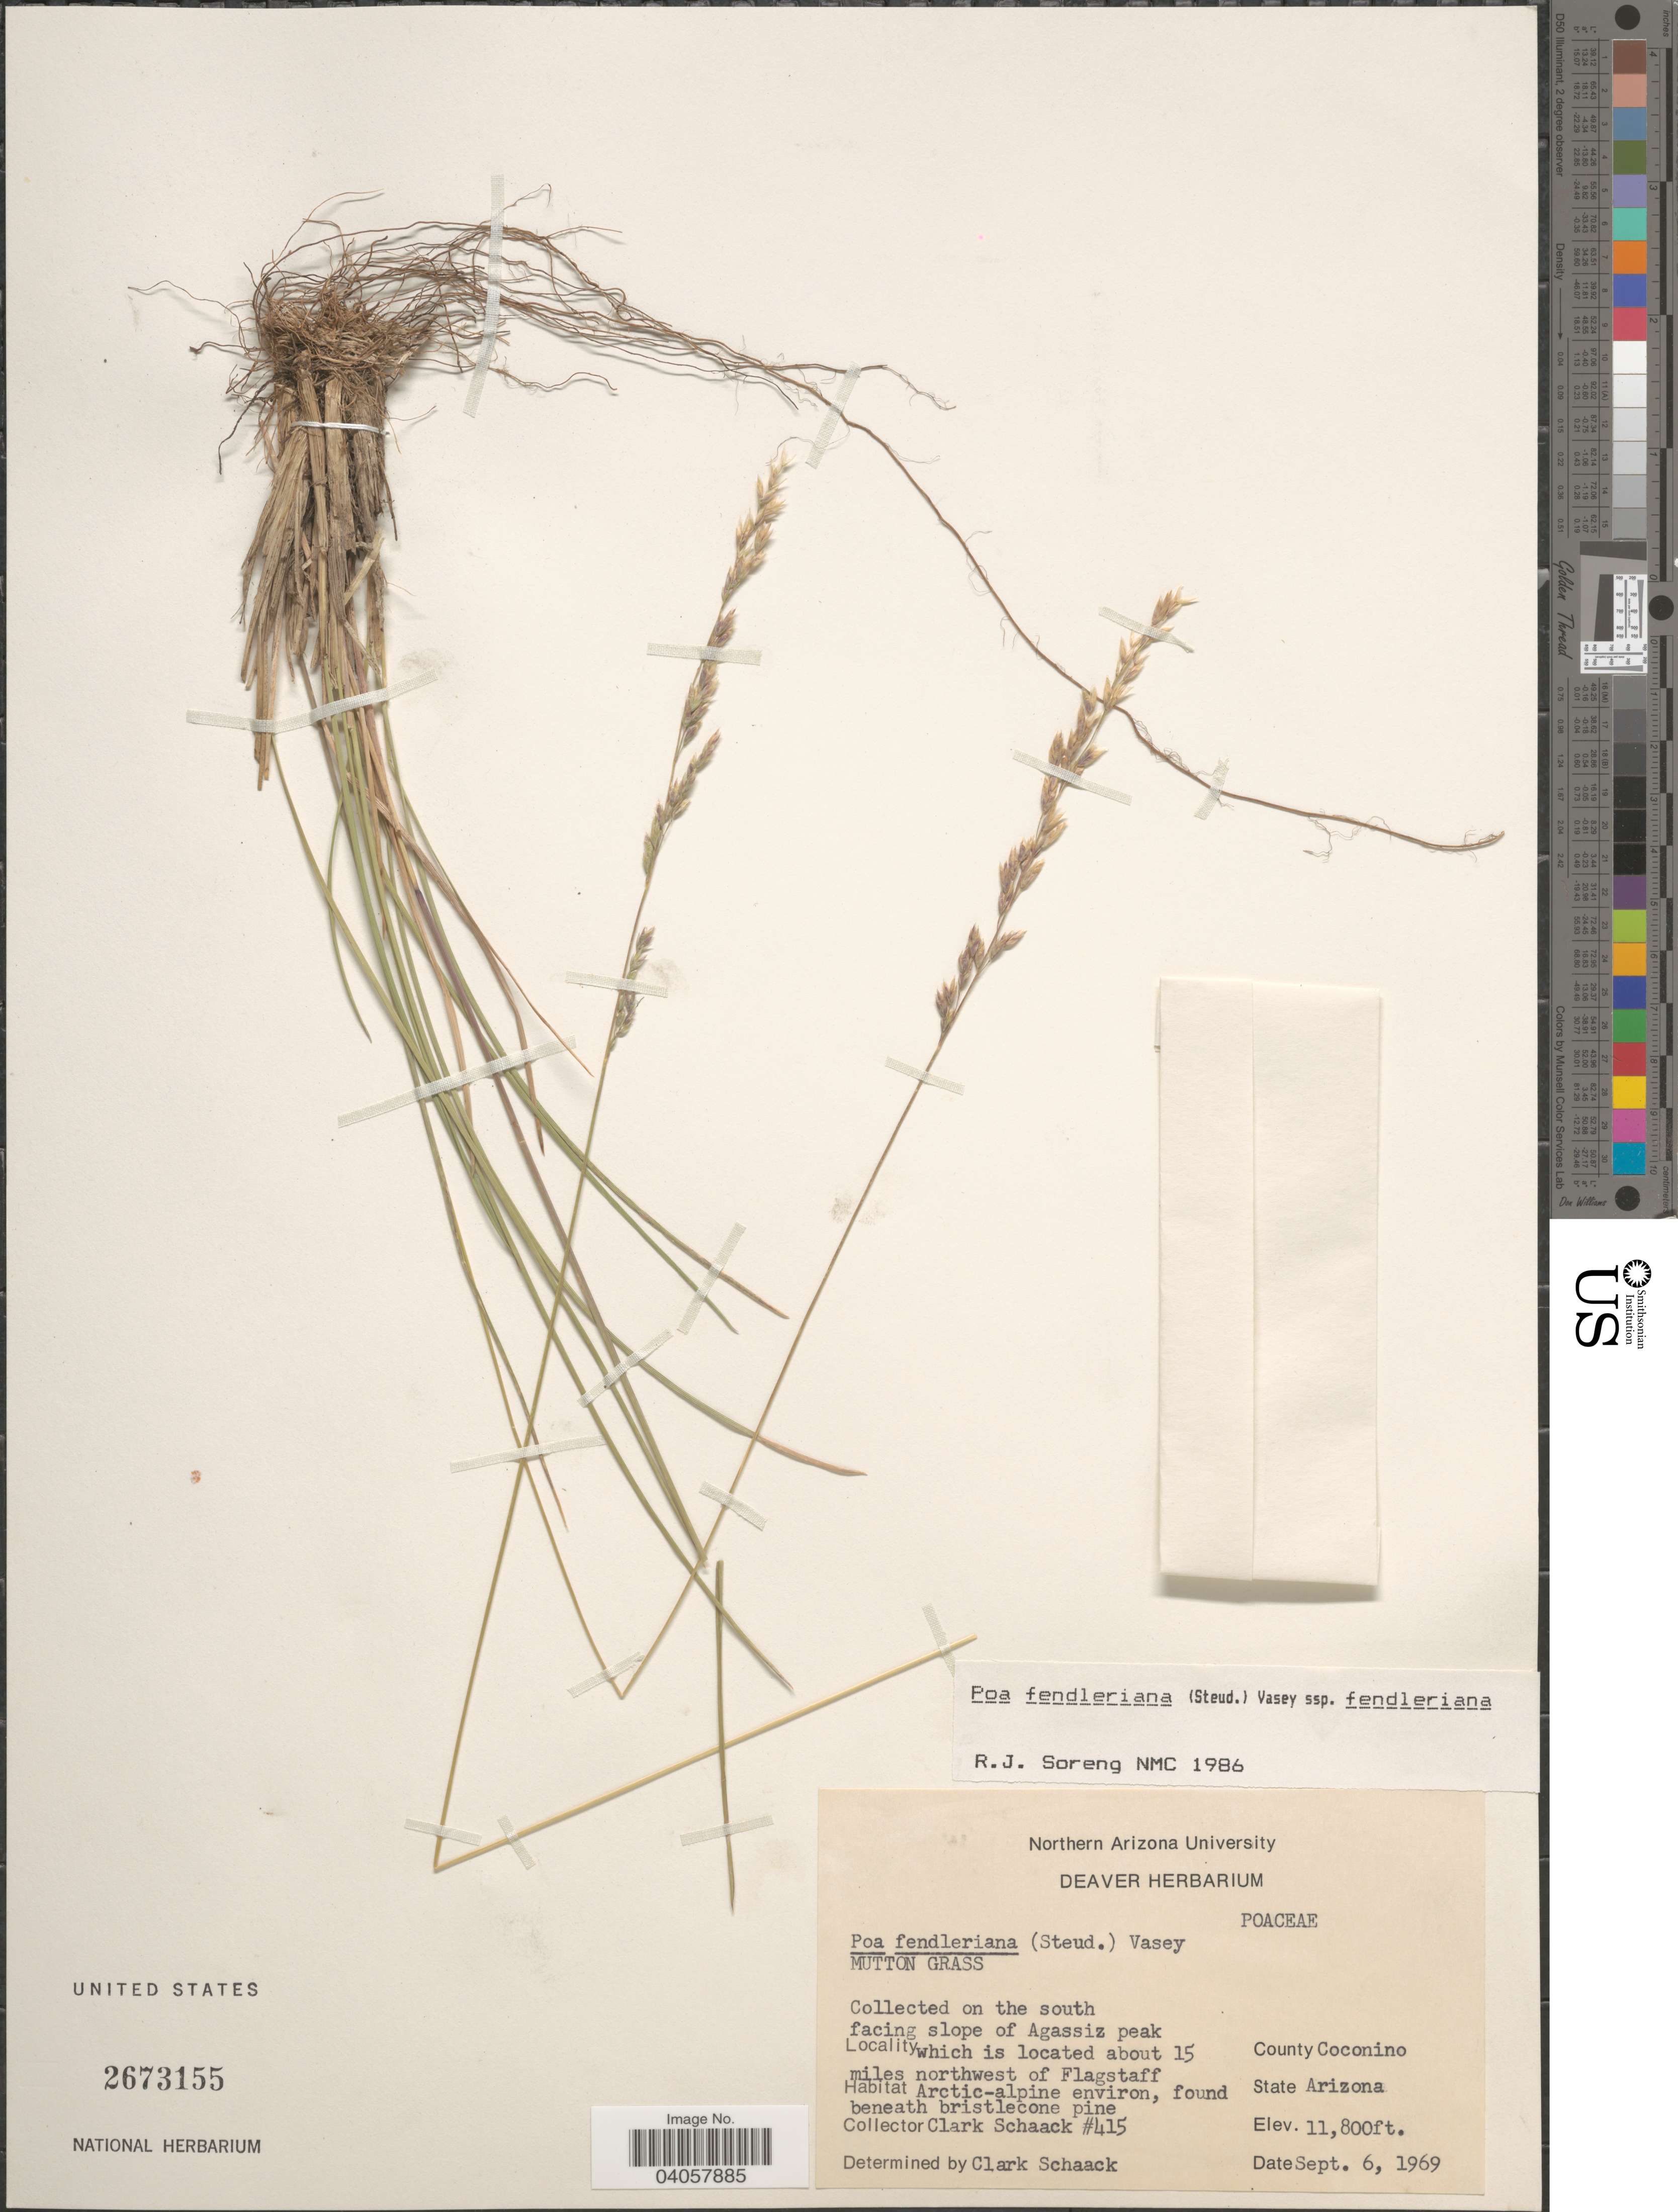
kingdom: Plantae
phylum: Tracheophyta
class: Liliopsida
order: Poales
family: Poaceae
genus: Poa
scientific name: Poa fendleriana subsp. fendleriana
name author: (Steud.) Vasey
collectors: C. G. Schaack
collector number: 415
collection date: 1969-09-06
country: United States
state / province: Arizona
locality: On the south facing slope of Agassiz peak which is located about 15 miles northwest of Flagstaff. Arctic-alpine environ, found beneath bristlecone pine. County Coconino.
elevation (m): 3597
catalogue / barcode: US 2673155